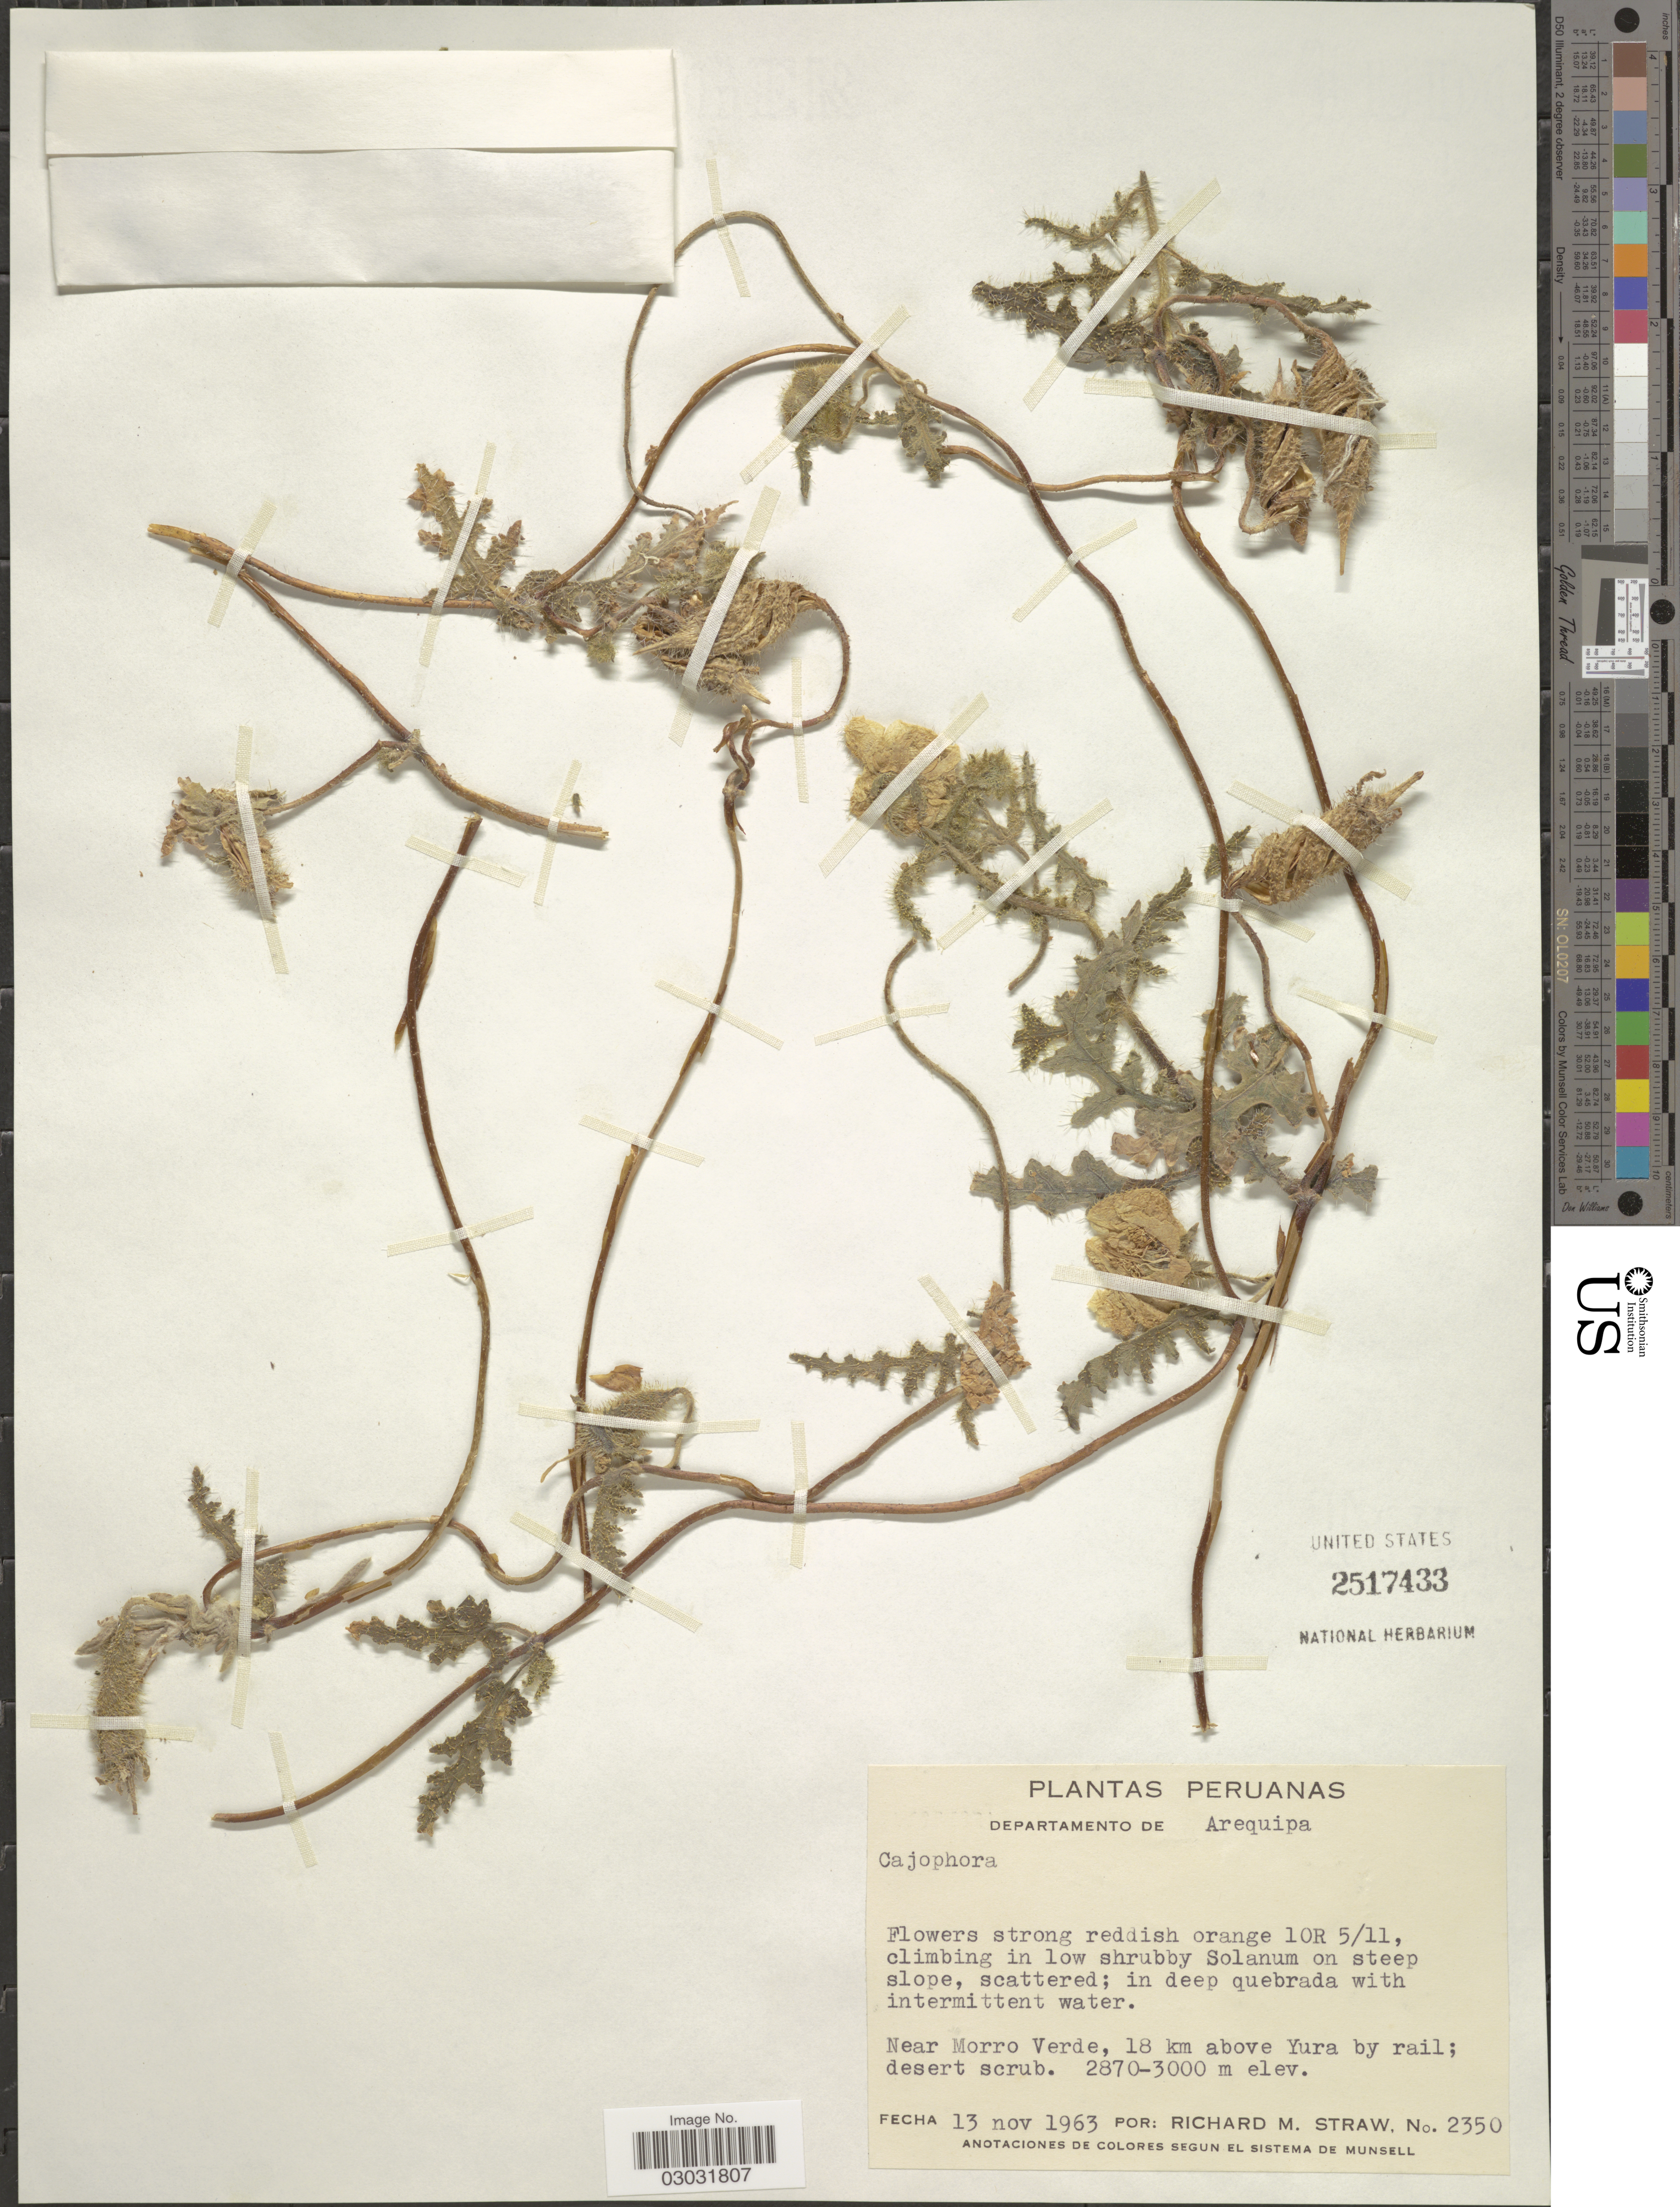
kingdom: Plantae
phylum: Tracheophyta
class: Magnoliopsida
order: Cornales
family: Loasaceae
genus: Caiophora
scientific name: Caiophora sp.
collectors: R. M. Straw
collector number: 2350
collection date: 1963-11-13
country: Peru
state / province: Arequipa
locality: Departamento de Arequipa. Near Morro Verde, 18 km above Yura by rail.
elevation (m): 2870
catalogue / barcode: US 2517433